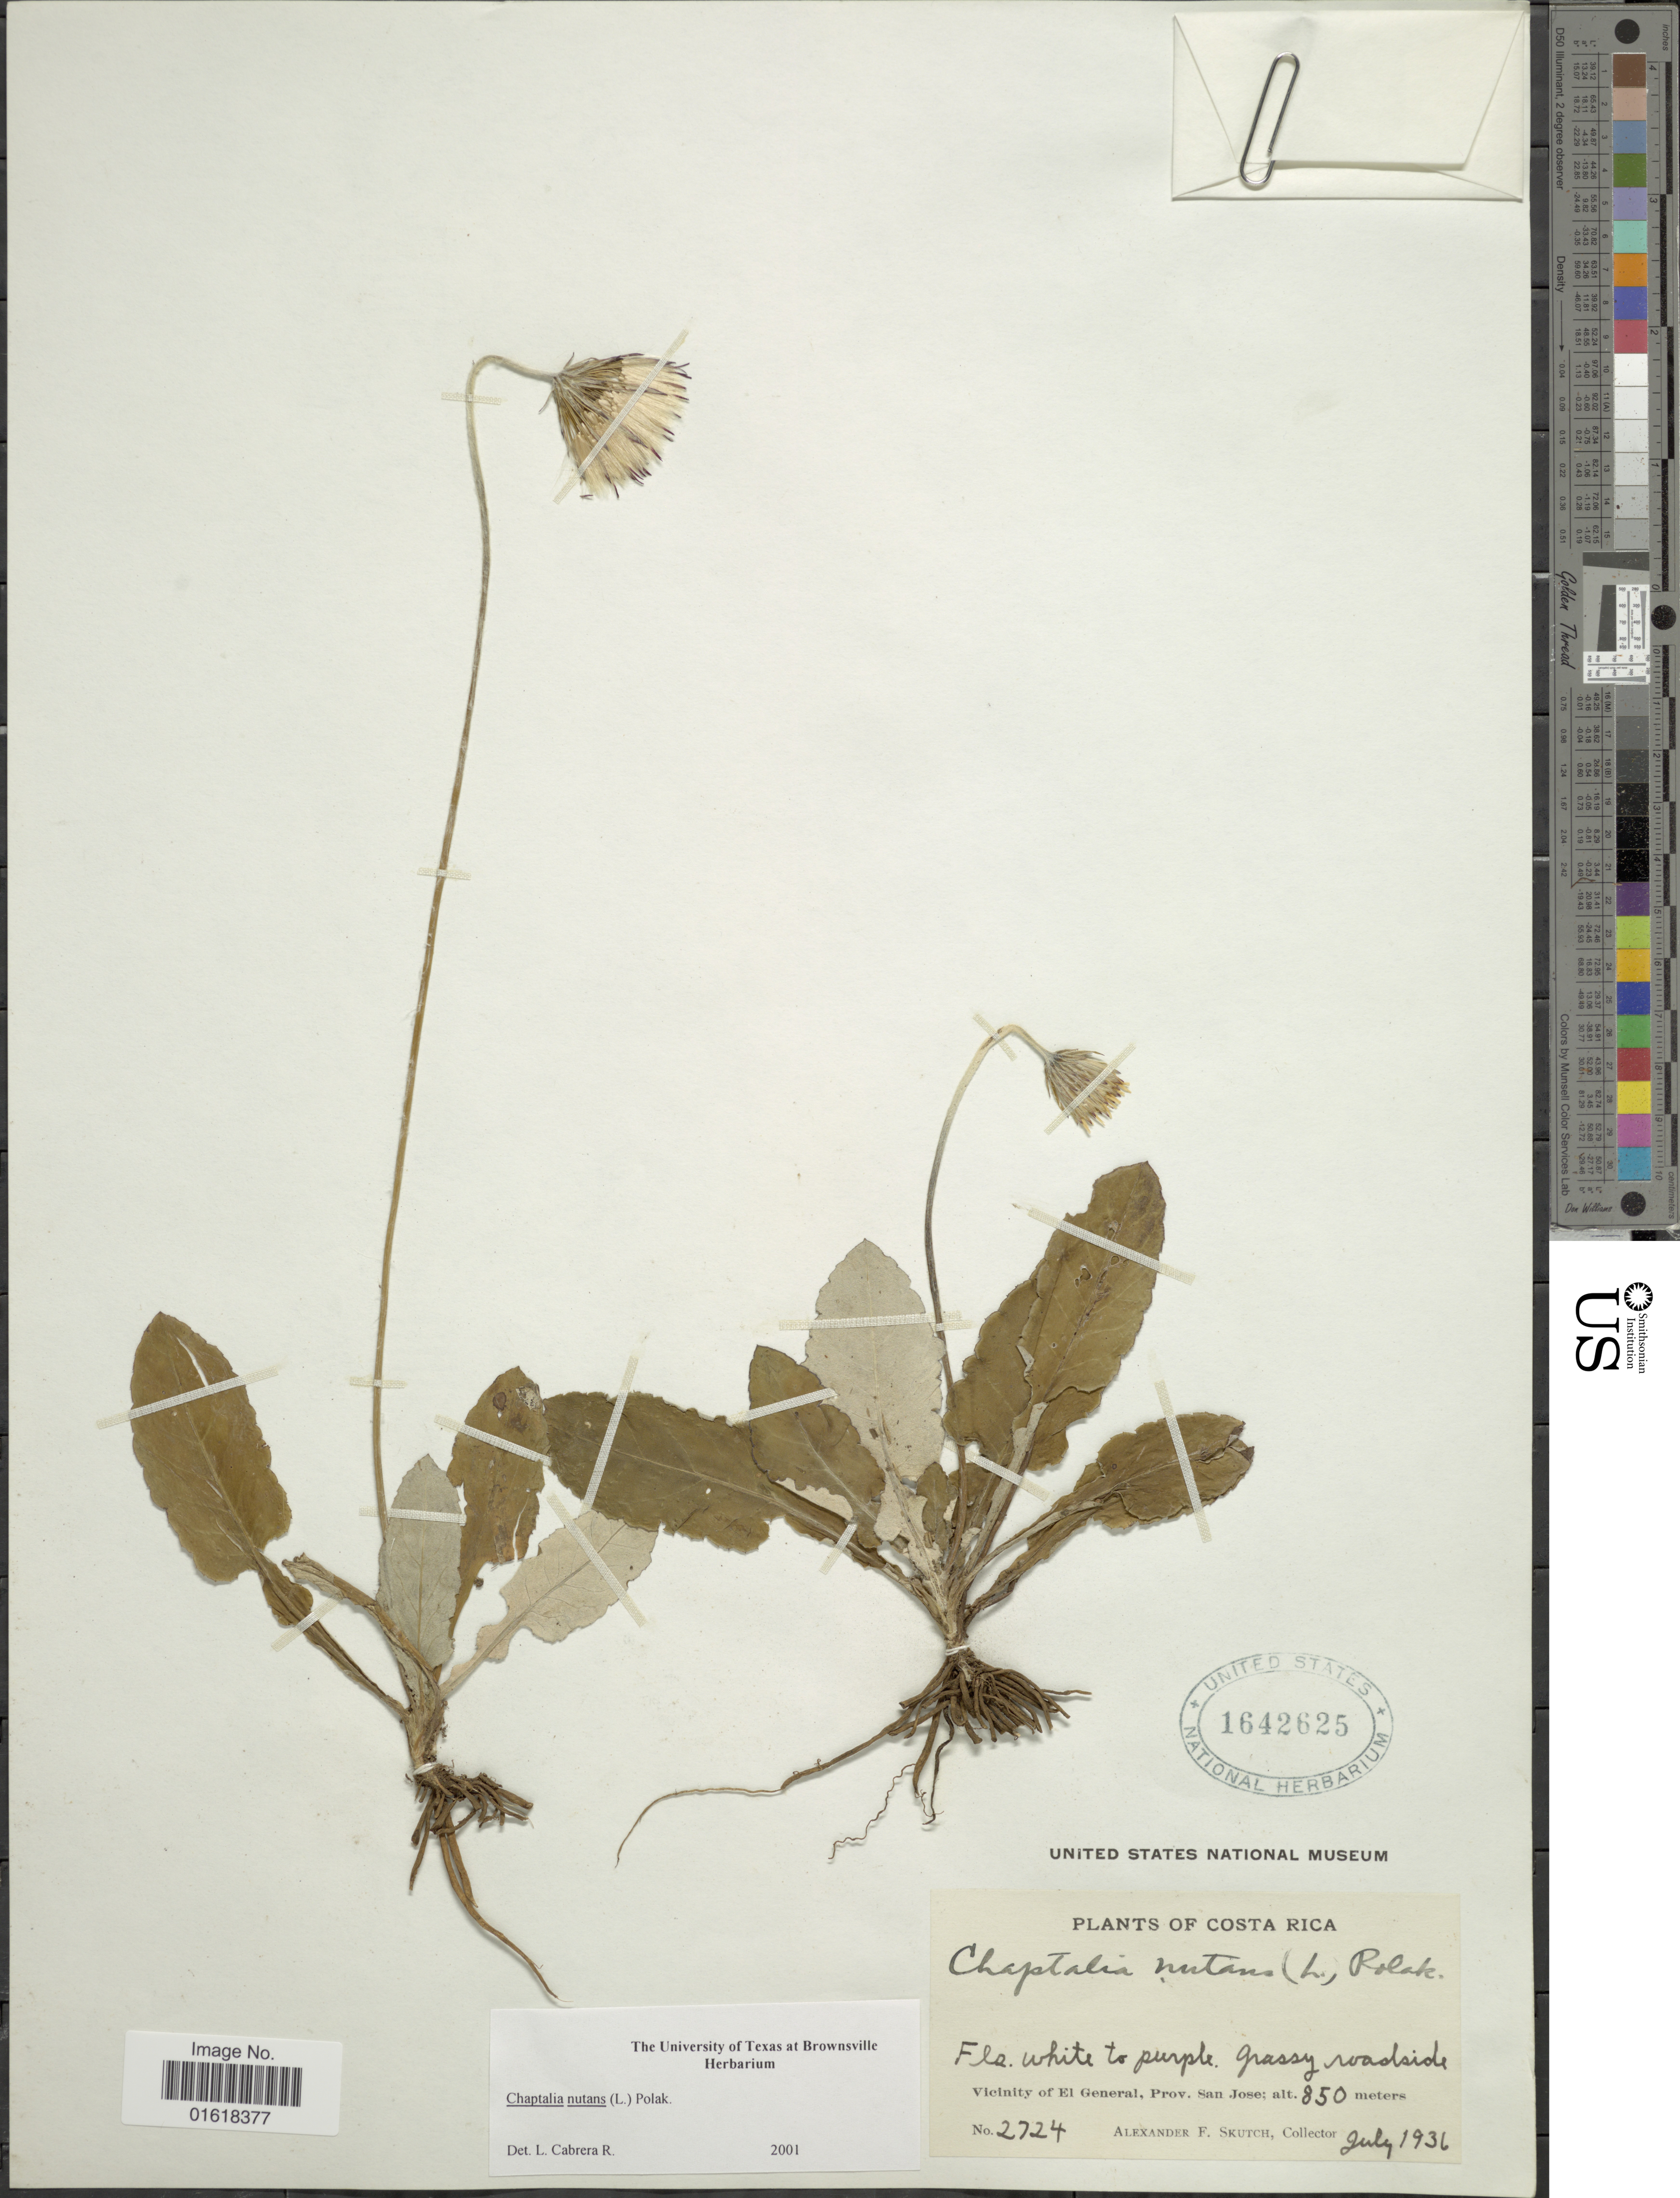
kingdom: Plantae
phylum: Tracheophyta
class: Magnoliopsida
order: Asterales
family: Asteraceae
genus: Chaptalia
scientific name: Chaptalia nutans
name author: (L.) Pol.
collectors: A. F. Skutch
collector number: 2724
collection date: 1936-07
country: Costa Rica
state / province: San José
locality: Vicinity of El General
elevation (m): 850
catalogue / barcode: US 1642625